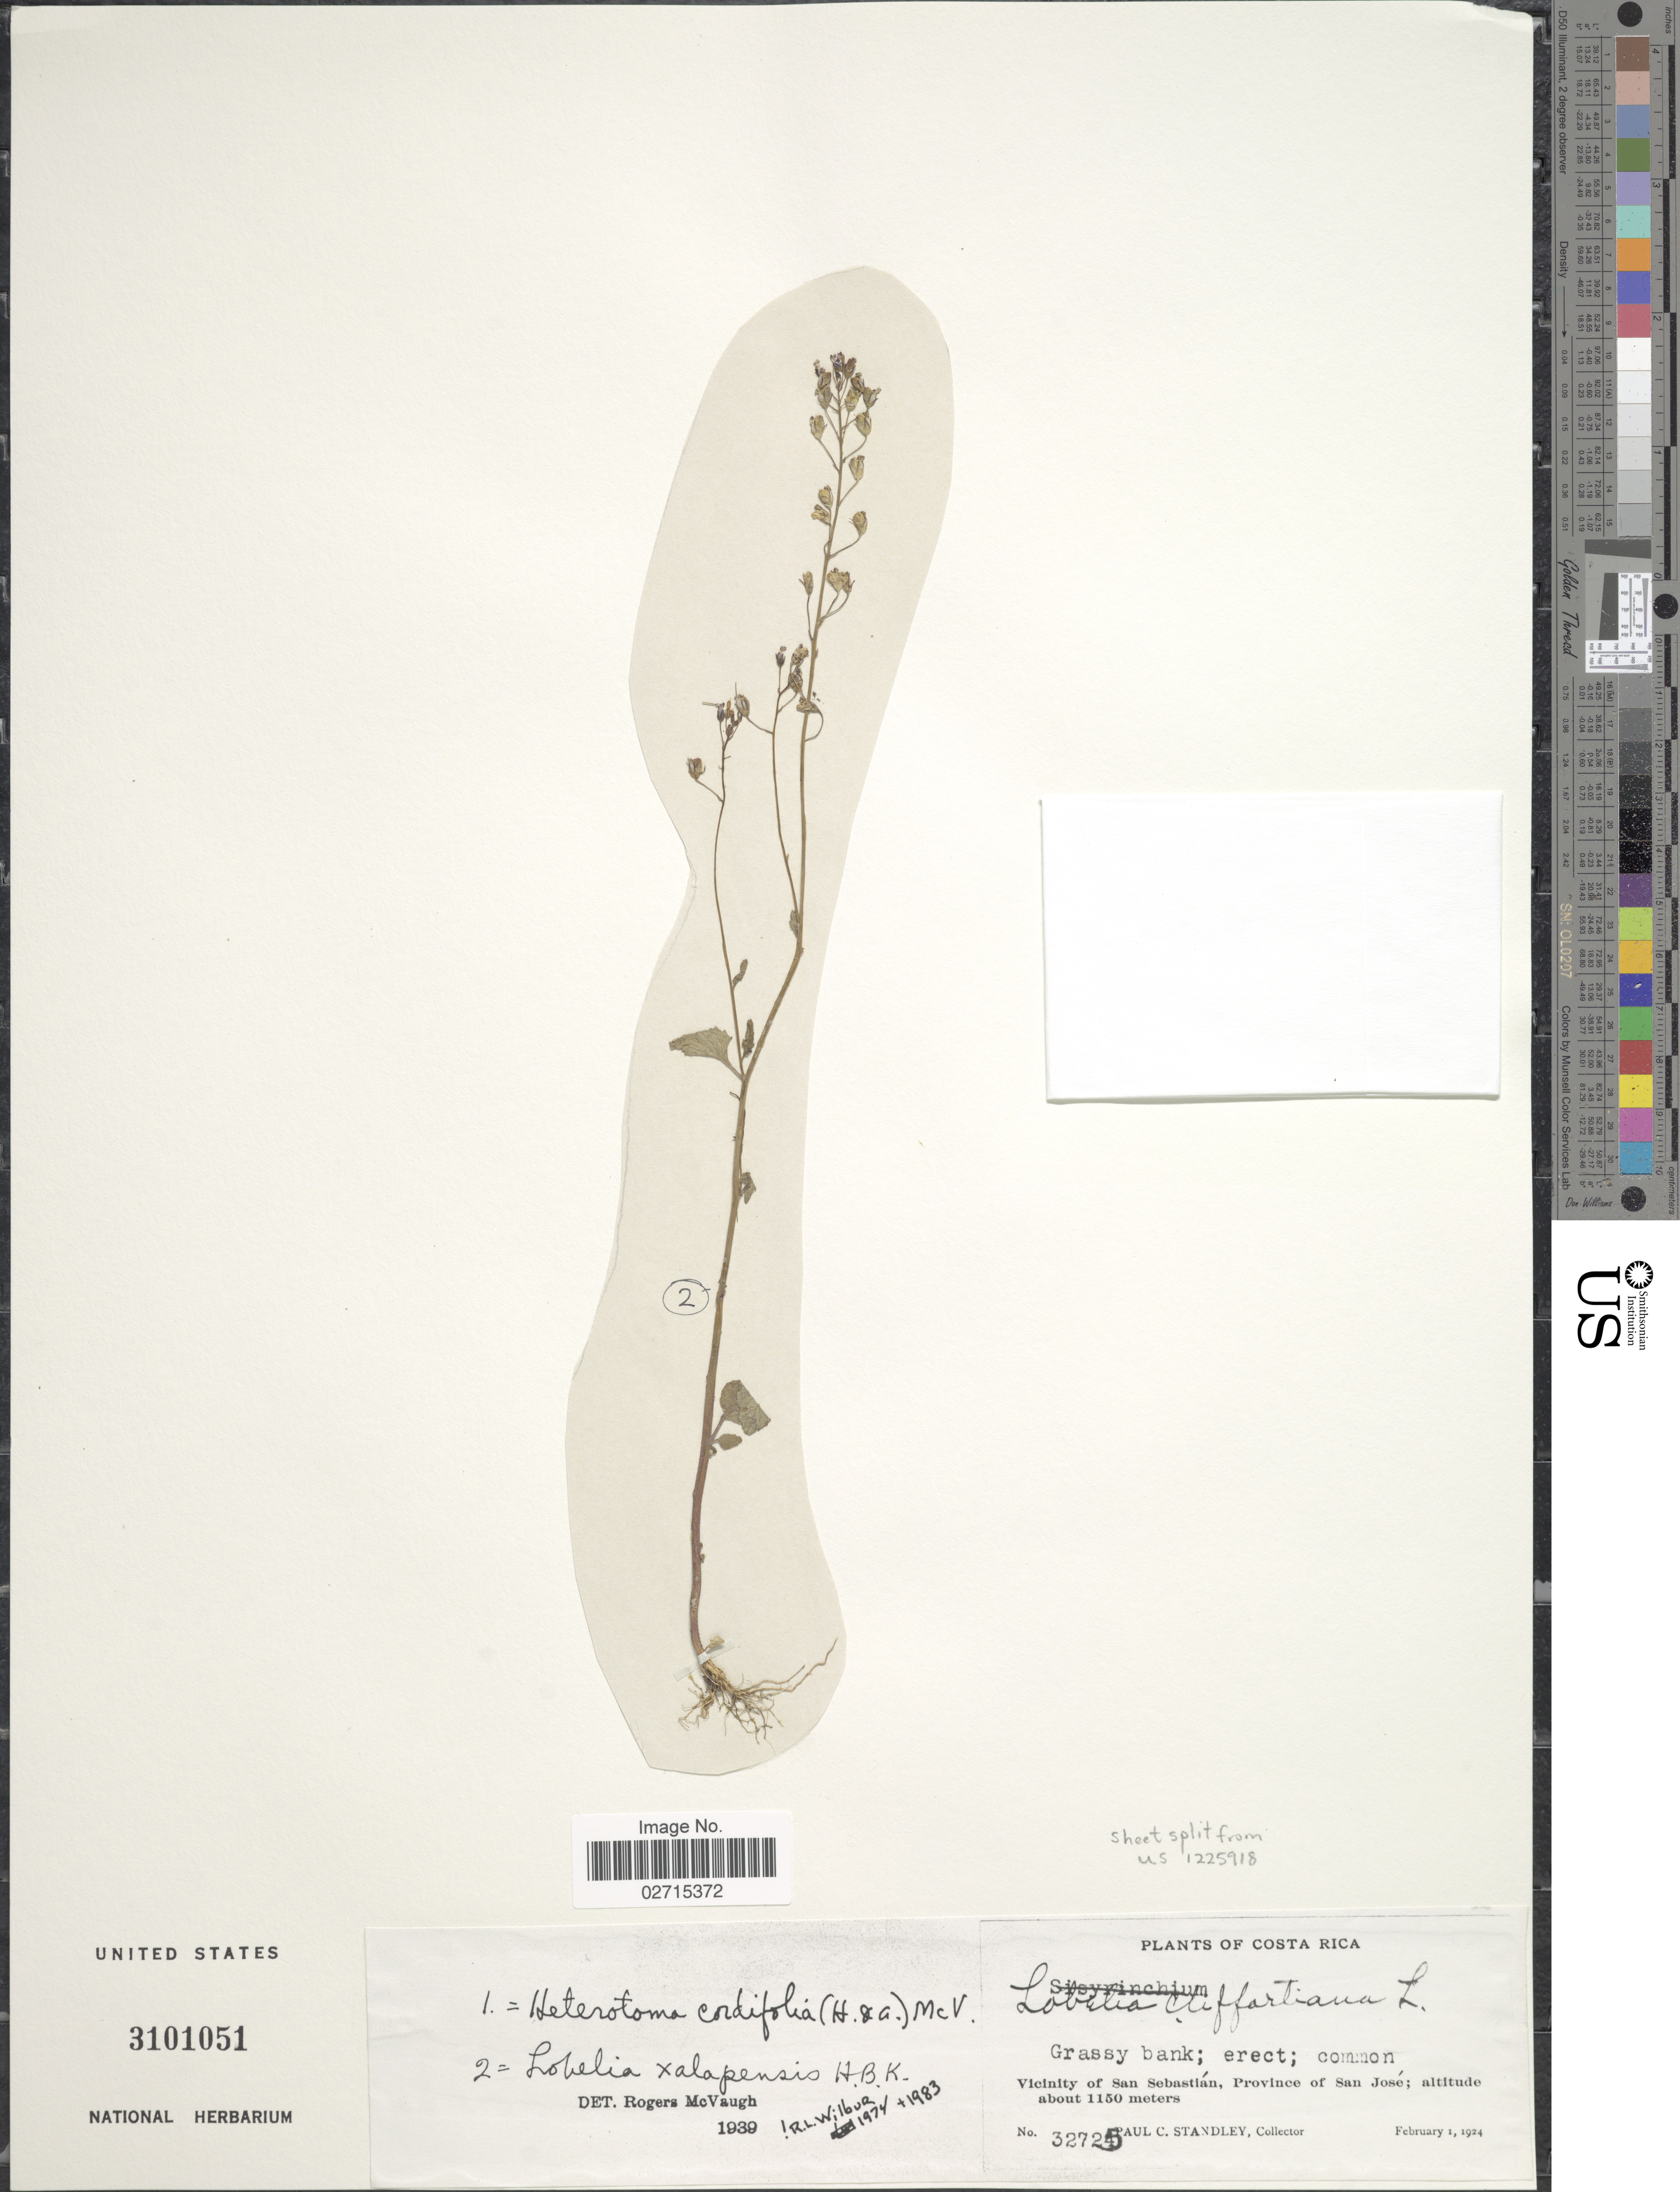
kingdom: Plantae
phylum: Tracheophyta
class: Magnoliopsida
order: Asterales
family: Campanulaceae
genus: Lobelia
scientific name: Lobelia xalapensis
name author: Kunth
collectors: P. C. Standley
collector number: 32725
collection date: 1924-02-01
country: Costa Rica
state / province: San José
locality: Grassy bank; Vicinity of San Sebastián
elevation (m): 1150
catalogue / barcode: US 3101051